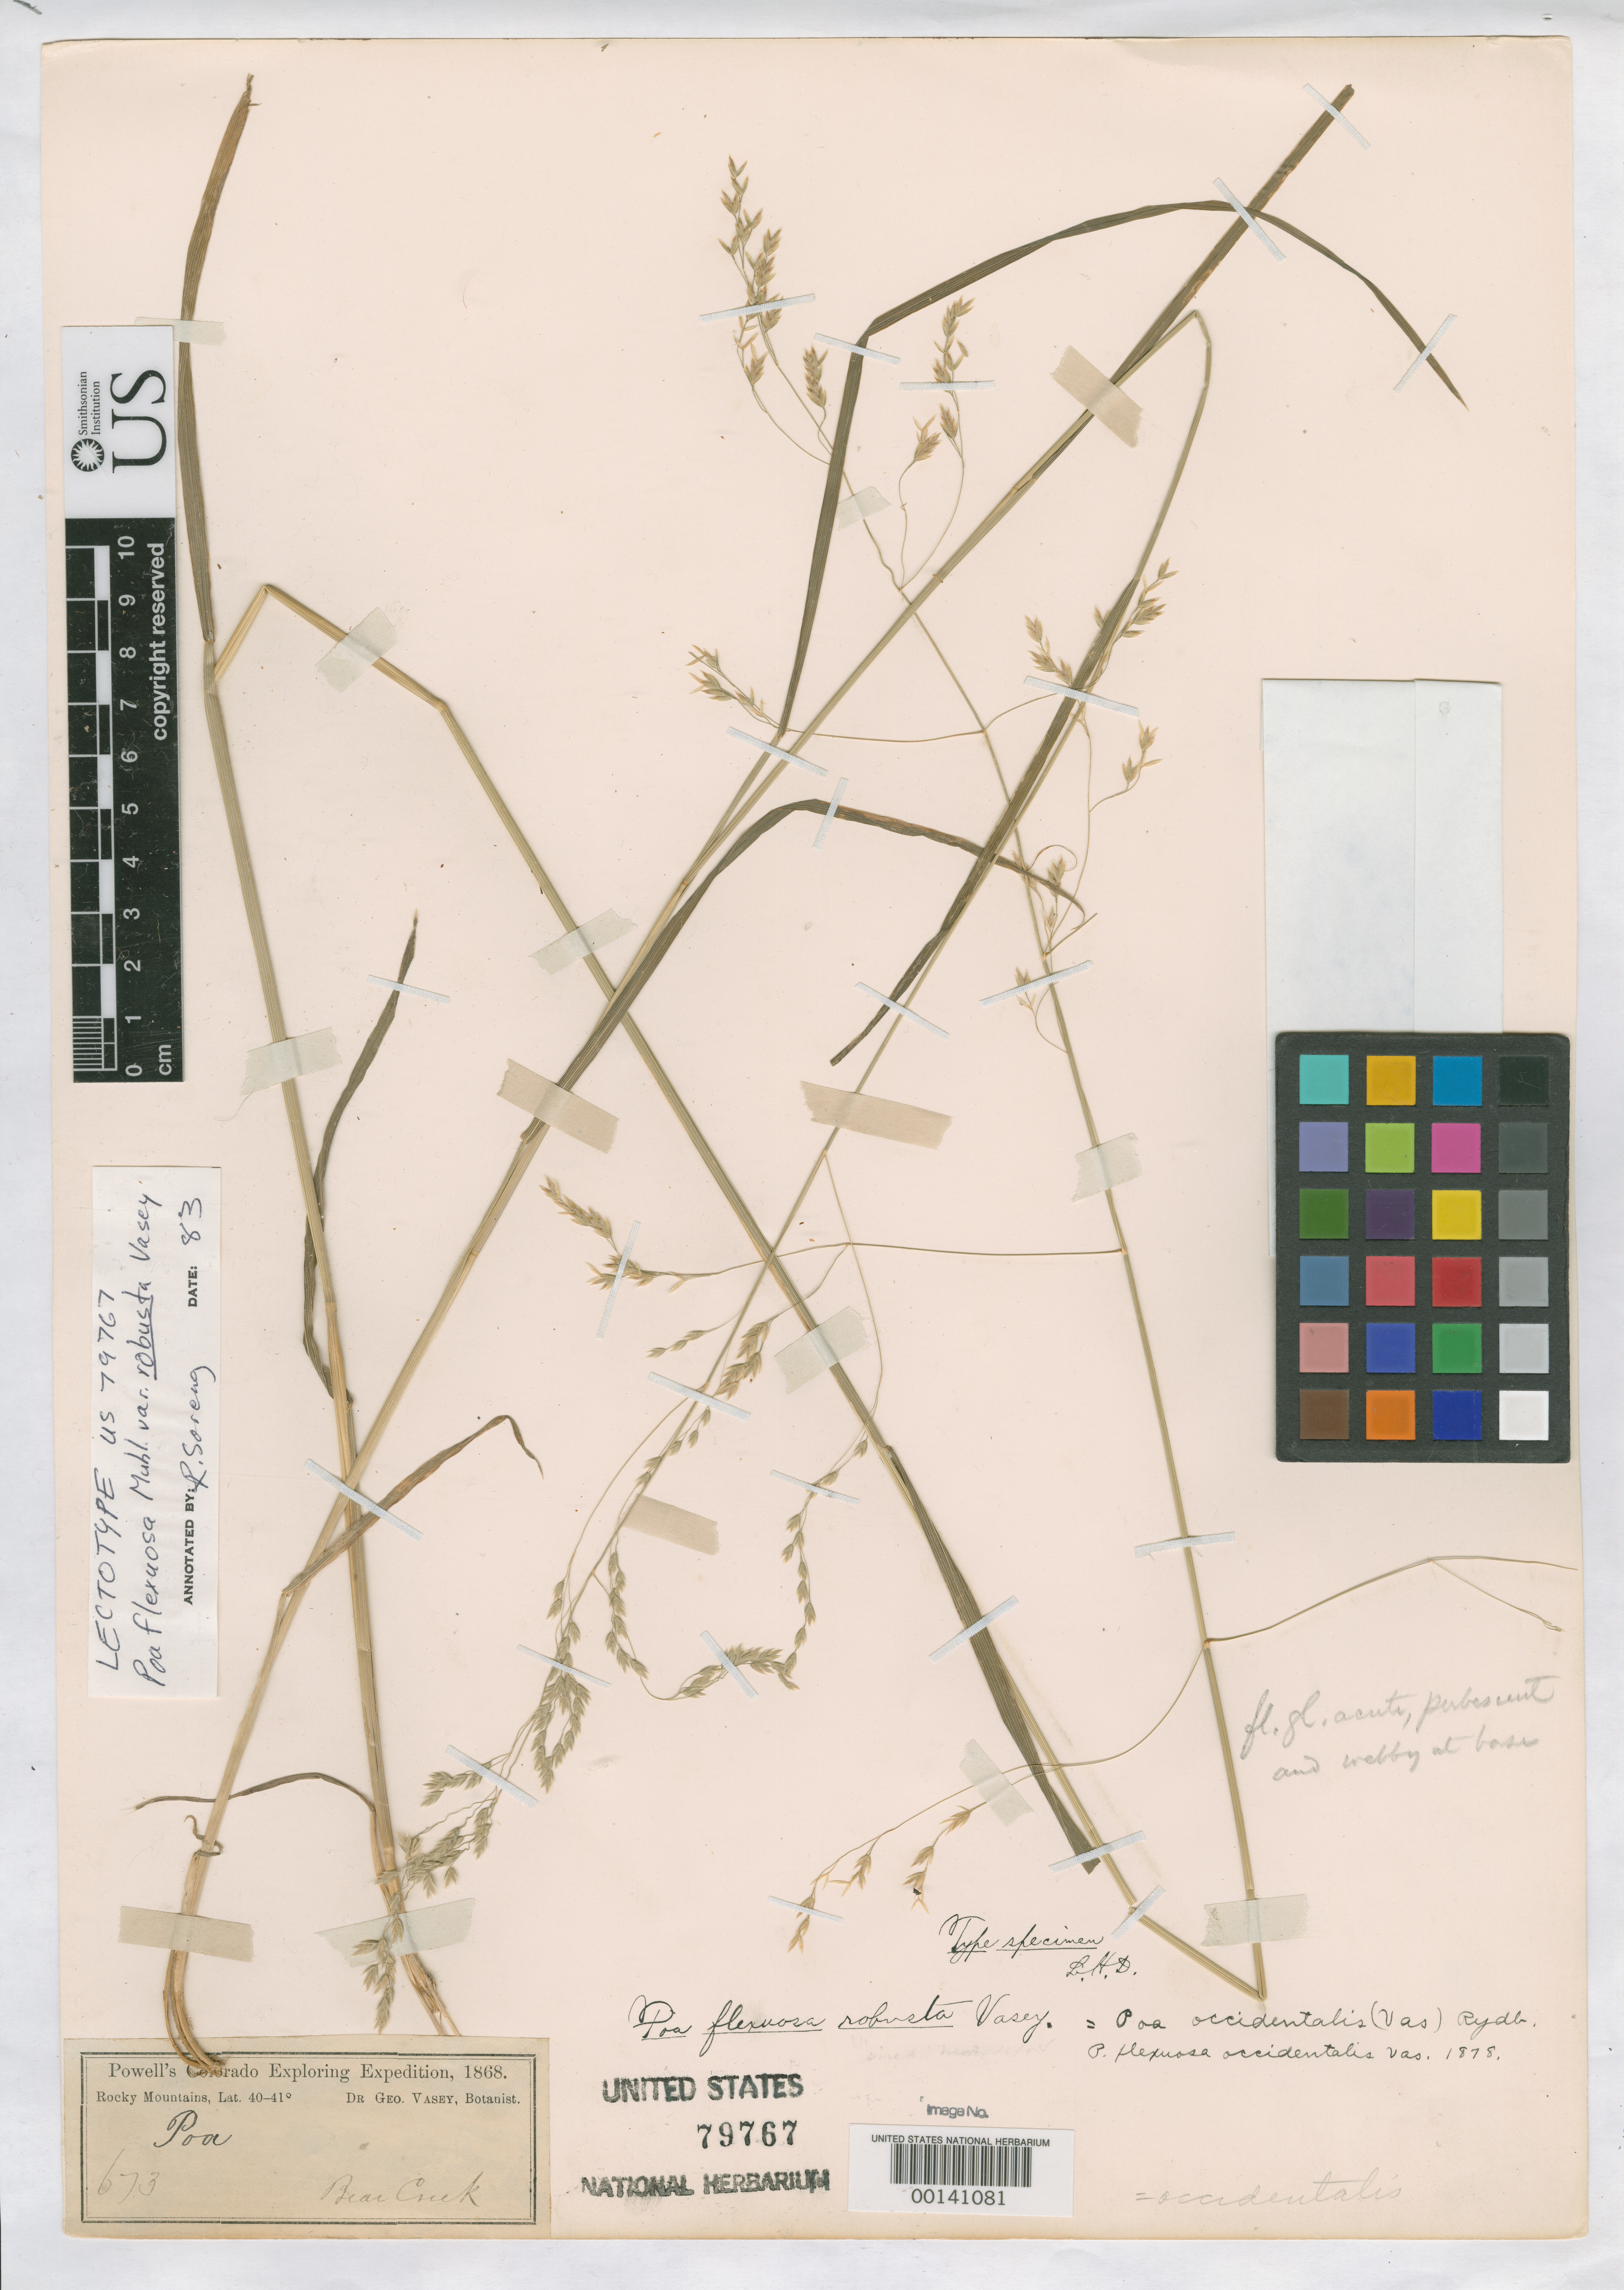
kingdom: Plantae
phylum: Tracheophyta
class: Liliopsida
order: Poales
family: Poaceae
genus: Poa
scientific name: Poa flexuosa Muhl. var. robusta Vasey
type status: Lectotype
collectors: G. R. Vasey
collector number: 673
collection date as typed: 1868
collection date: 1868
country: United States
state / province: Colorado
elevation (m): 2438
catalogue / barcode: US 79767